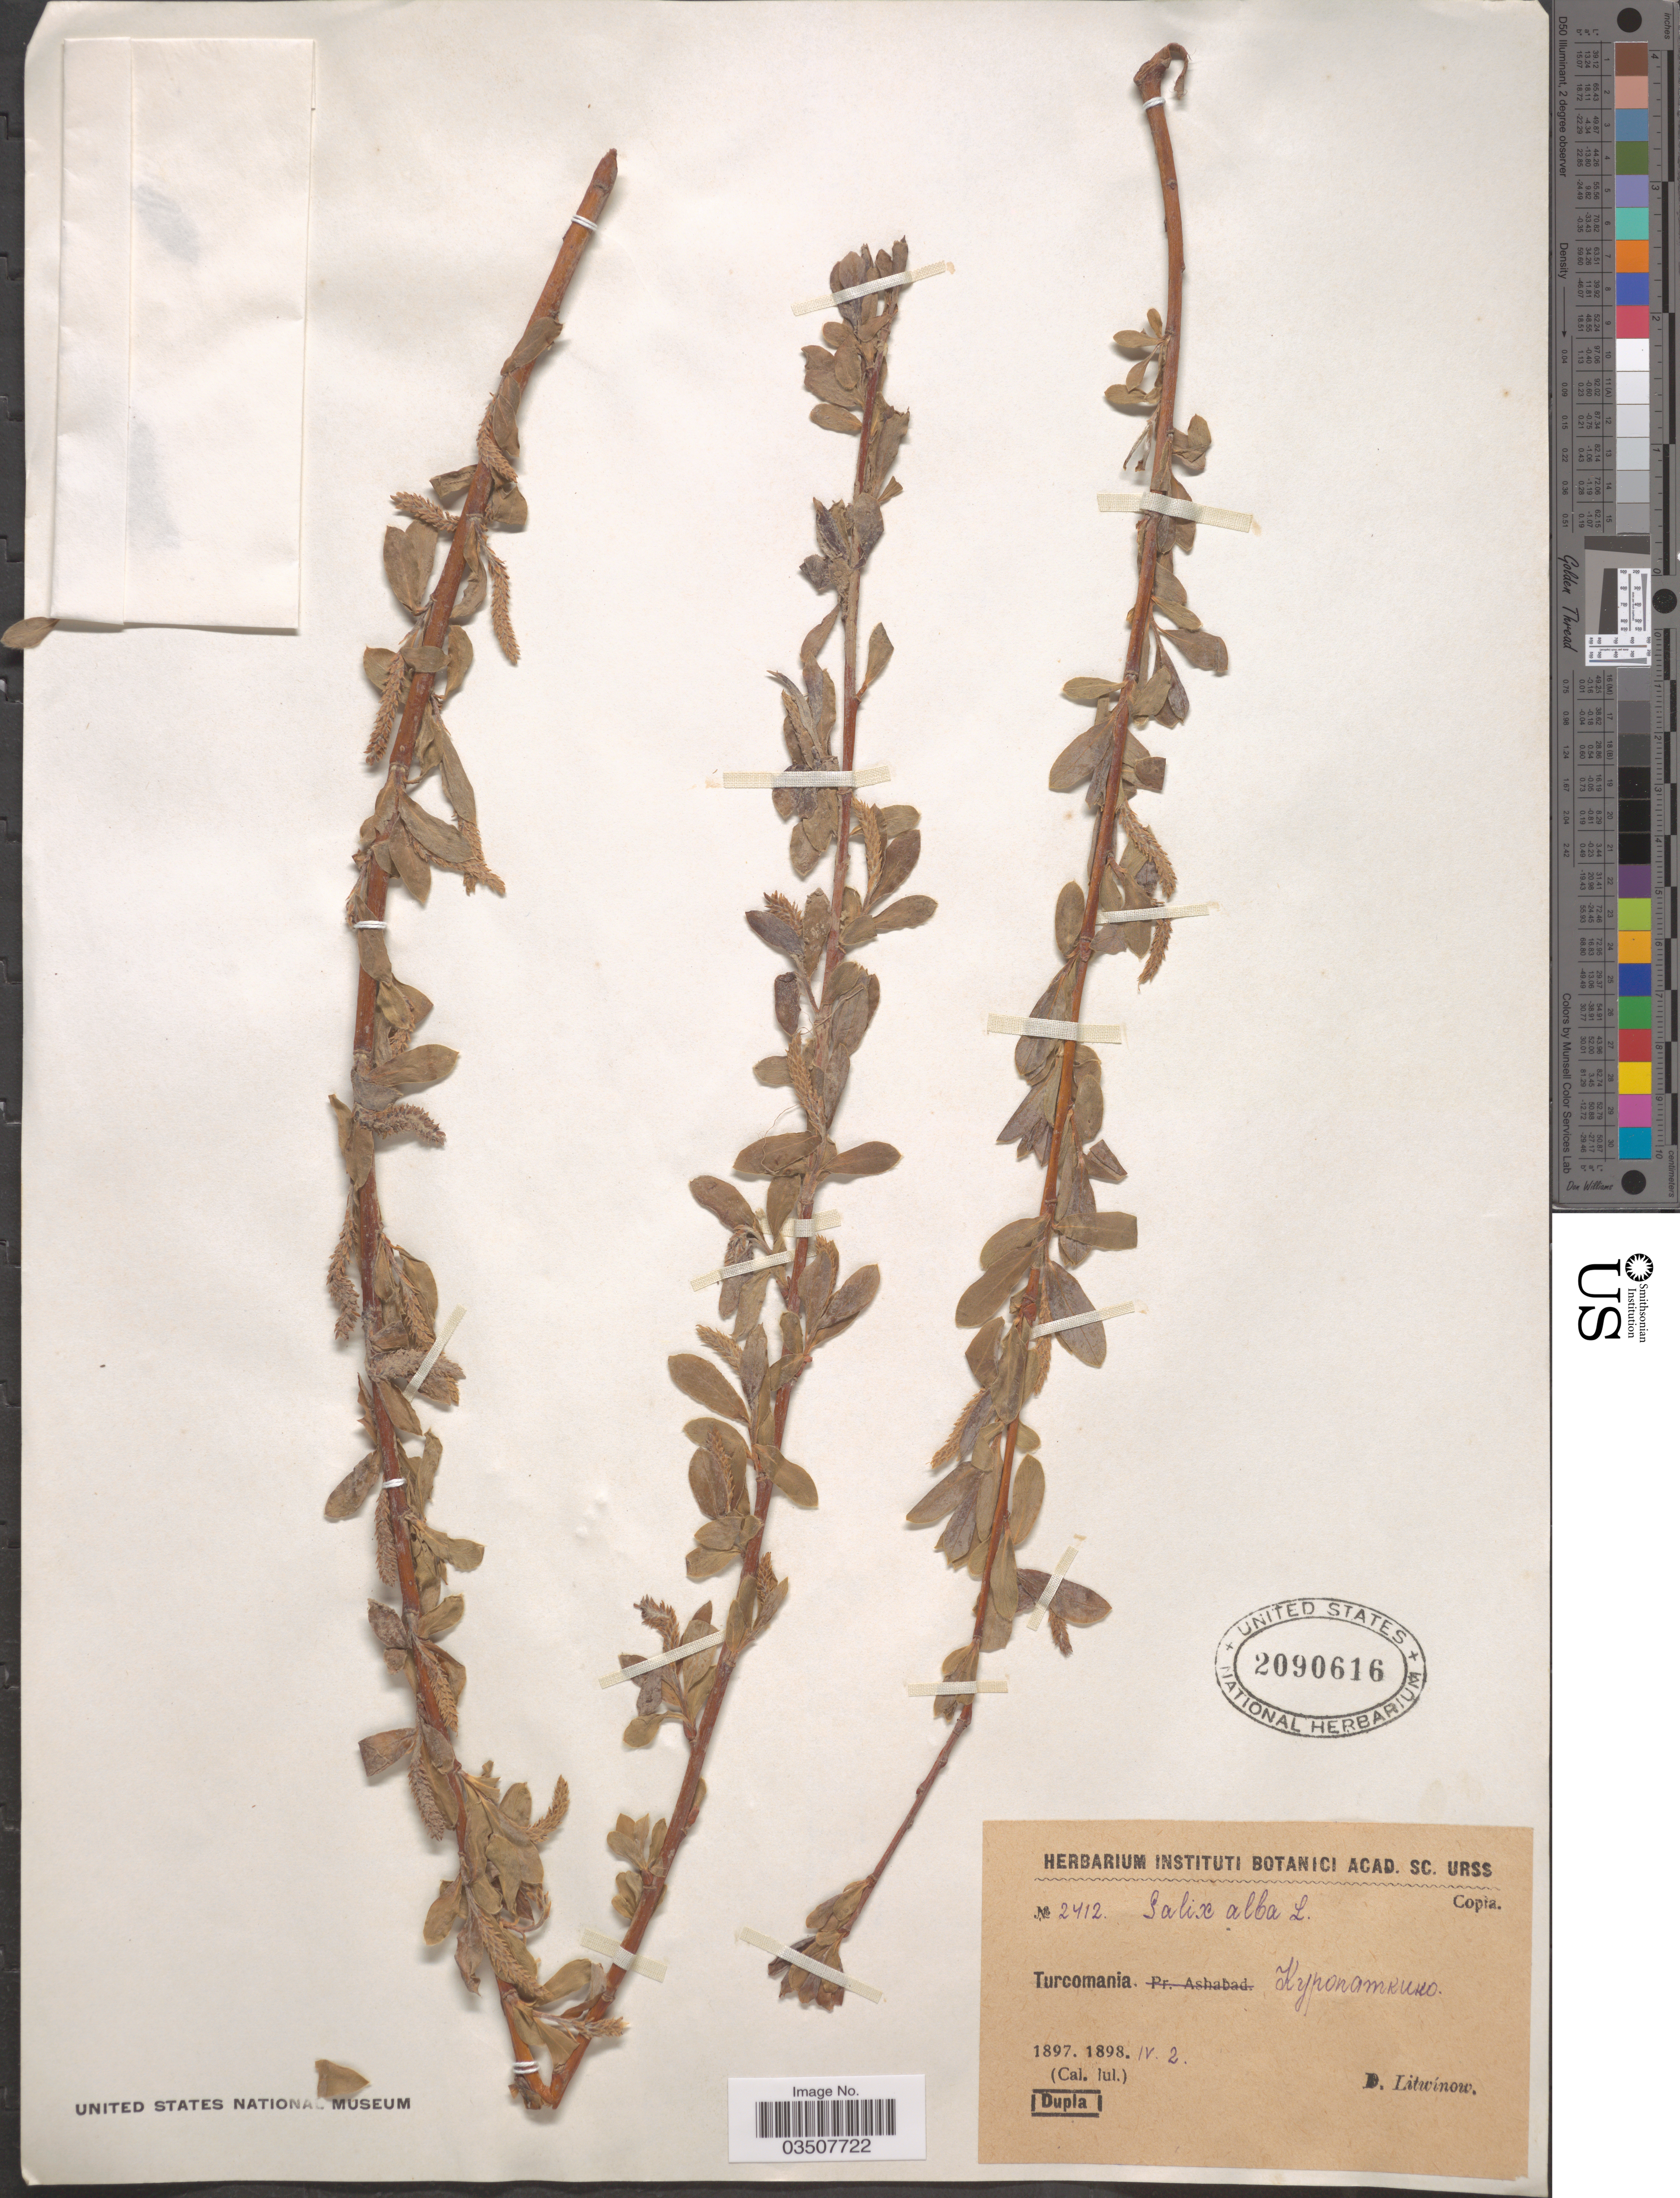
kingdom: Plantae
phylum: Tracheophyta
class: Magnoliopsida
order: Malpighiales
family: Salicaceae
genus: Salix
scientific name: Salix alba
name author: L.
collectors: D. Litwinow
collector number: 2412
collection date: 1897-04-02/1898-04-02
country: Uzbekistan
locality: Turcomania. Kuropatkino.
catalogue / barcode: US 2090616